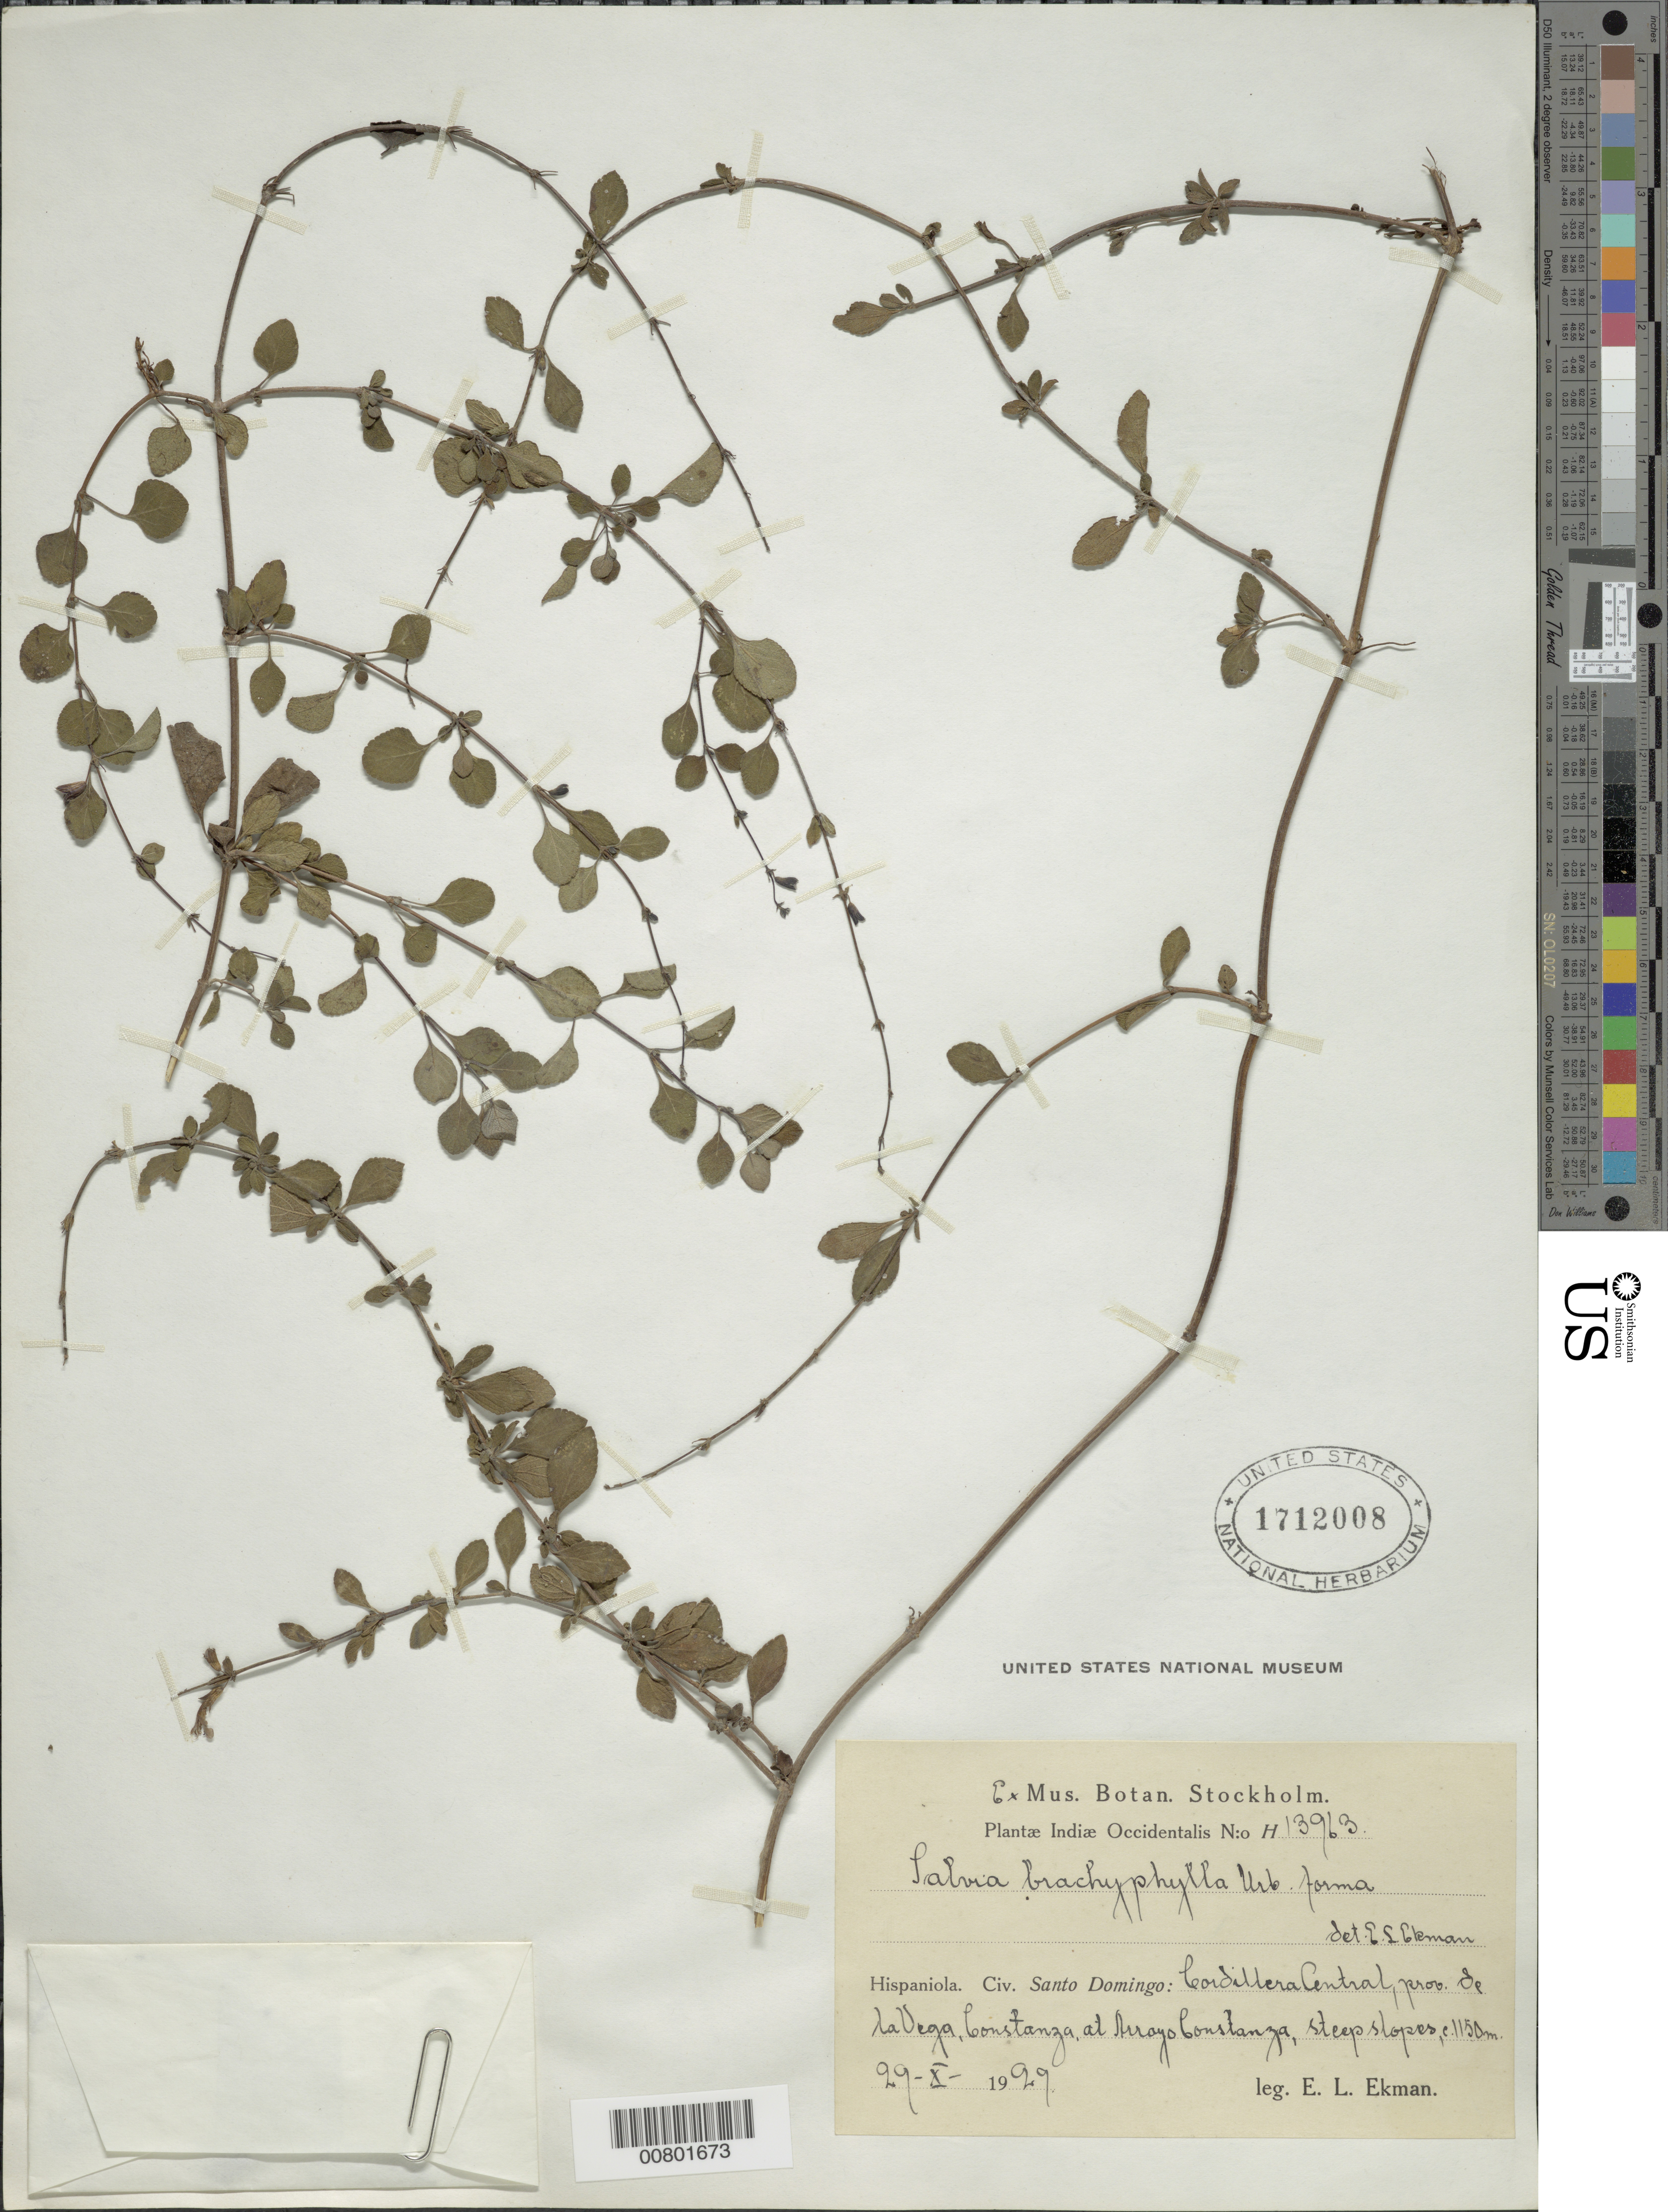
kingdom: Plantae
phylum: Tracheophyta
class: Magnoliopsida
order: Lamiales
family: Lamiaceae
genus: Salvia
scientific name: Salvia brachyphylla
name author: Urb.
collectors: E. L. Ekman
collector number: H 13963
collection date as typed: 29 Oct 1929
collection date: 1929-10-29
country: Dominican Republic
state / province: La Vega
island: Hispaniola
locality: Cordillera Central, Constanza, at Arroyo Constanza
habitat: Steep slopes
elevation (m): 1150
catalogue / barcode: US 1712008